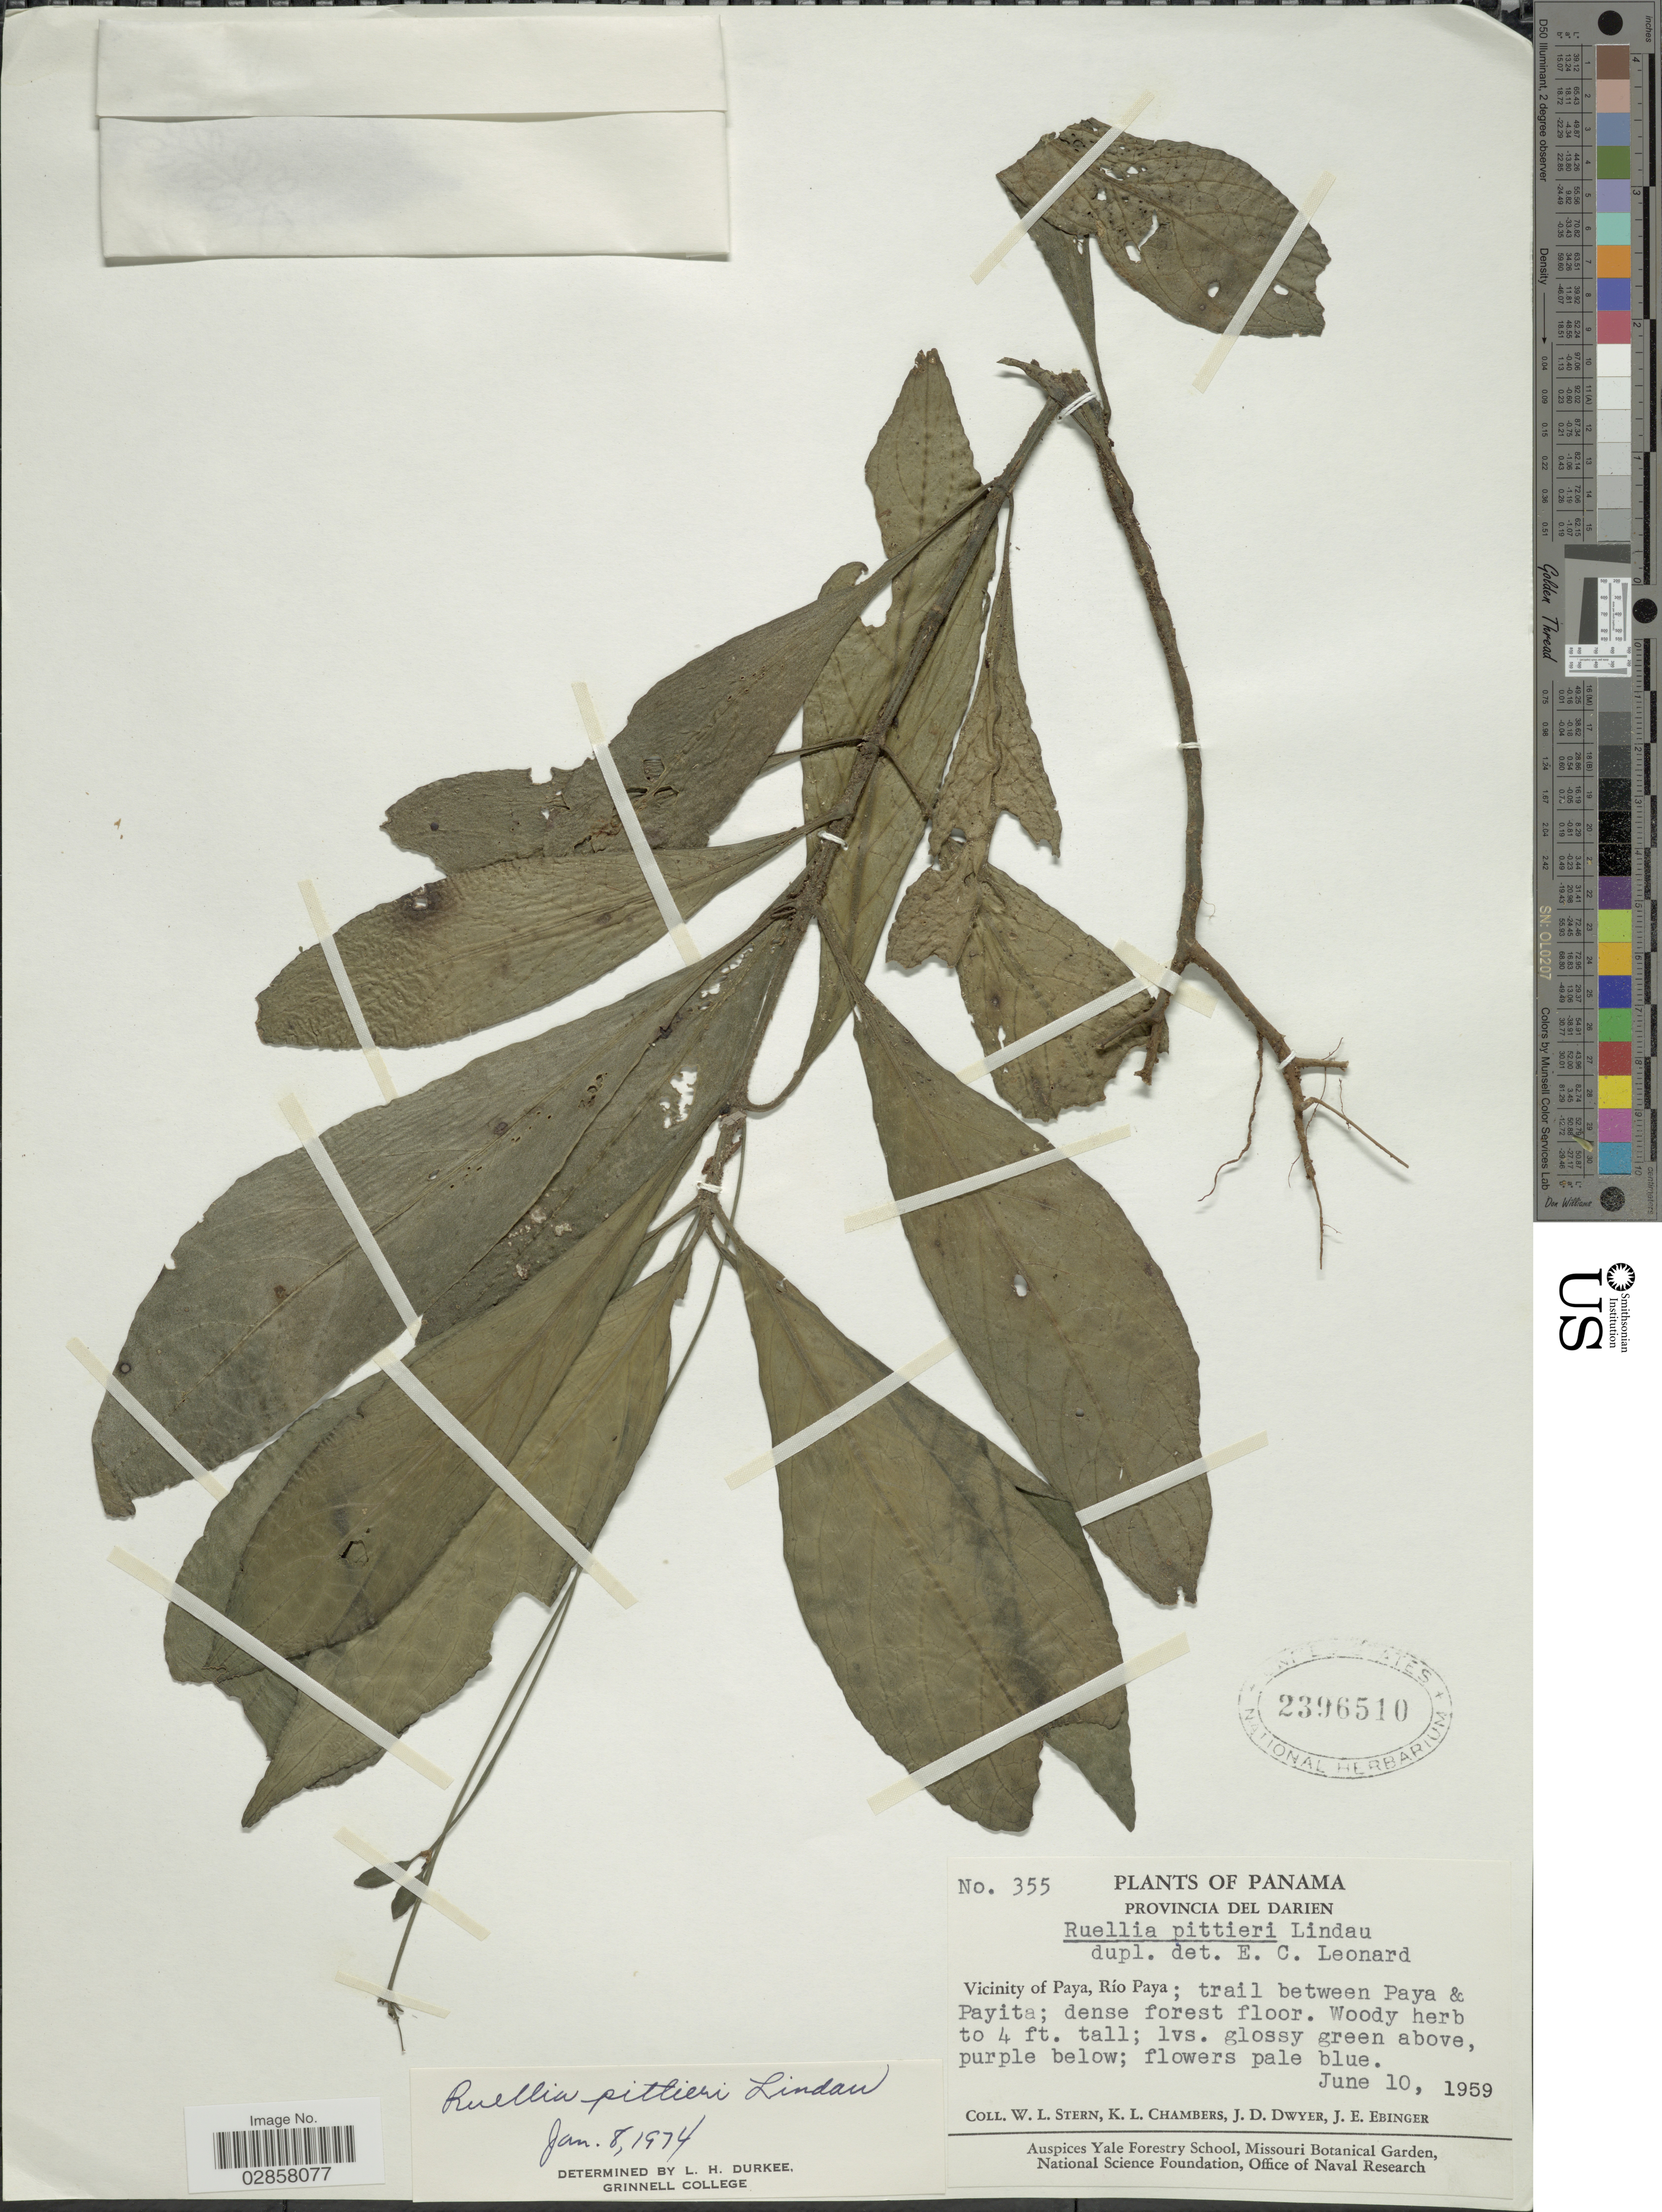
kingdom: Plantae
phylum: Tracheophyta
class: Magnoliopsida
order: Lamiales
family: Acanthaceae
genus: Ruellia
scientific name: Ruellia pittieri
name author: Lindau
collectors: W. L. Stern, K. Chambers, J. D. Dwyer & J. Ebinger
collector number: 355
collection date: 1959-06-10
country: Panama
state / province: Darién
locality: Vicinity of Paya, Río Paya, trail between Paya & Payita.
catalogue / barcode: US 2396510